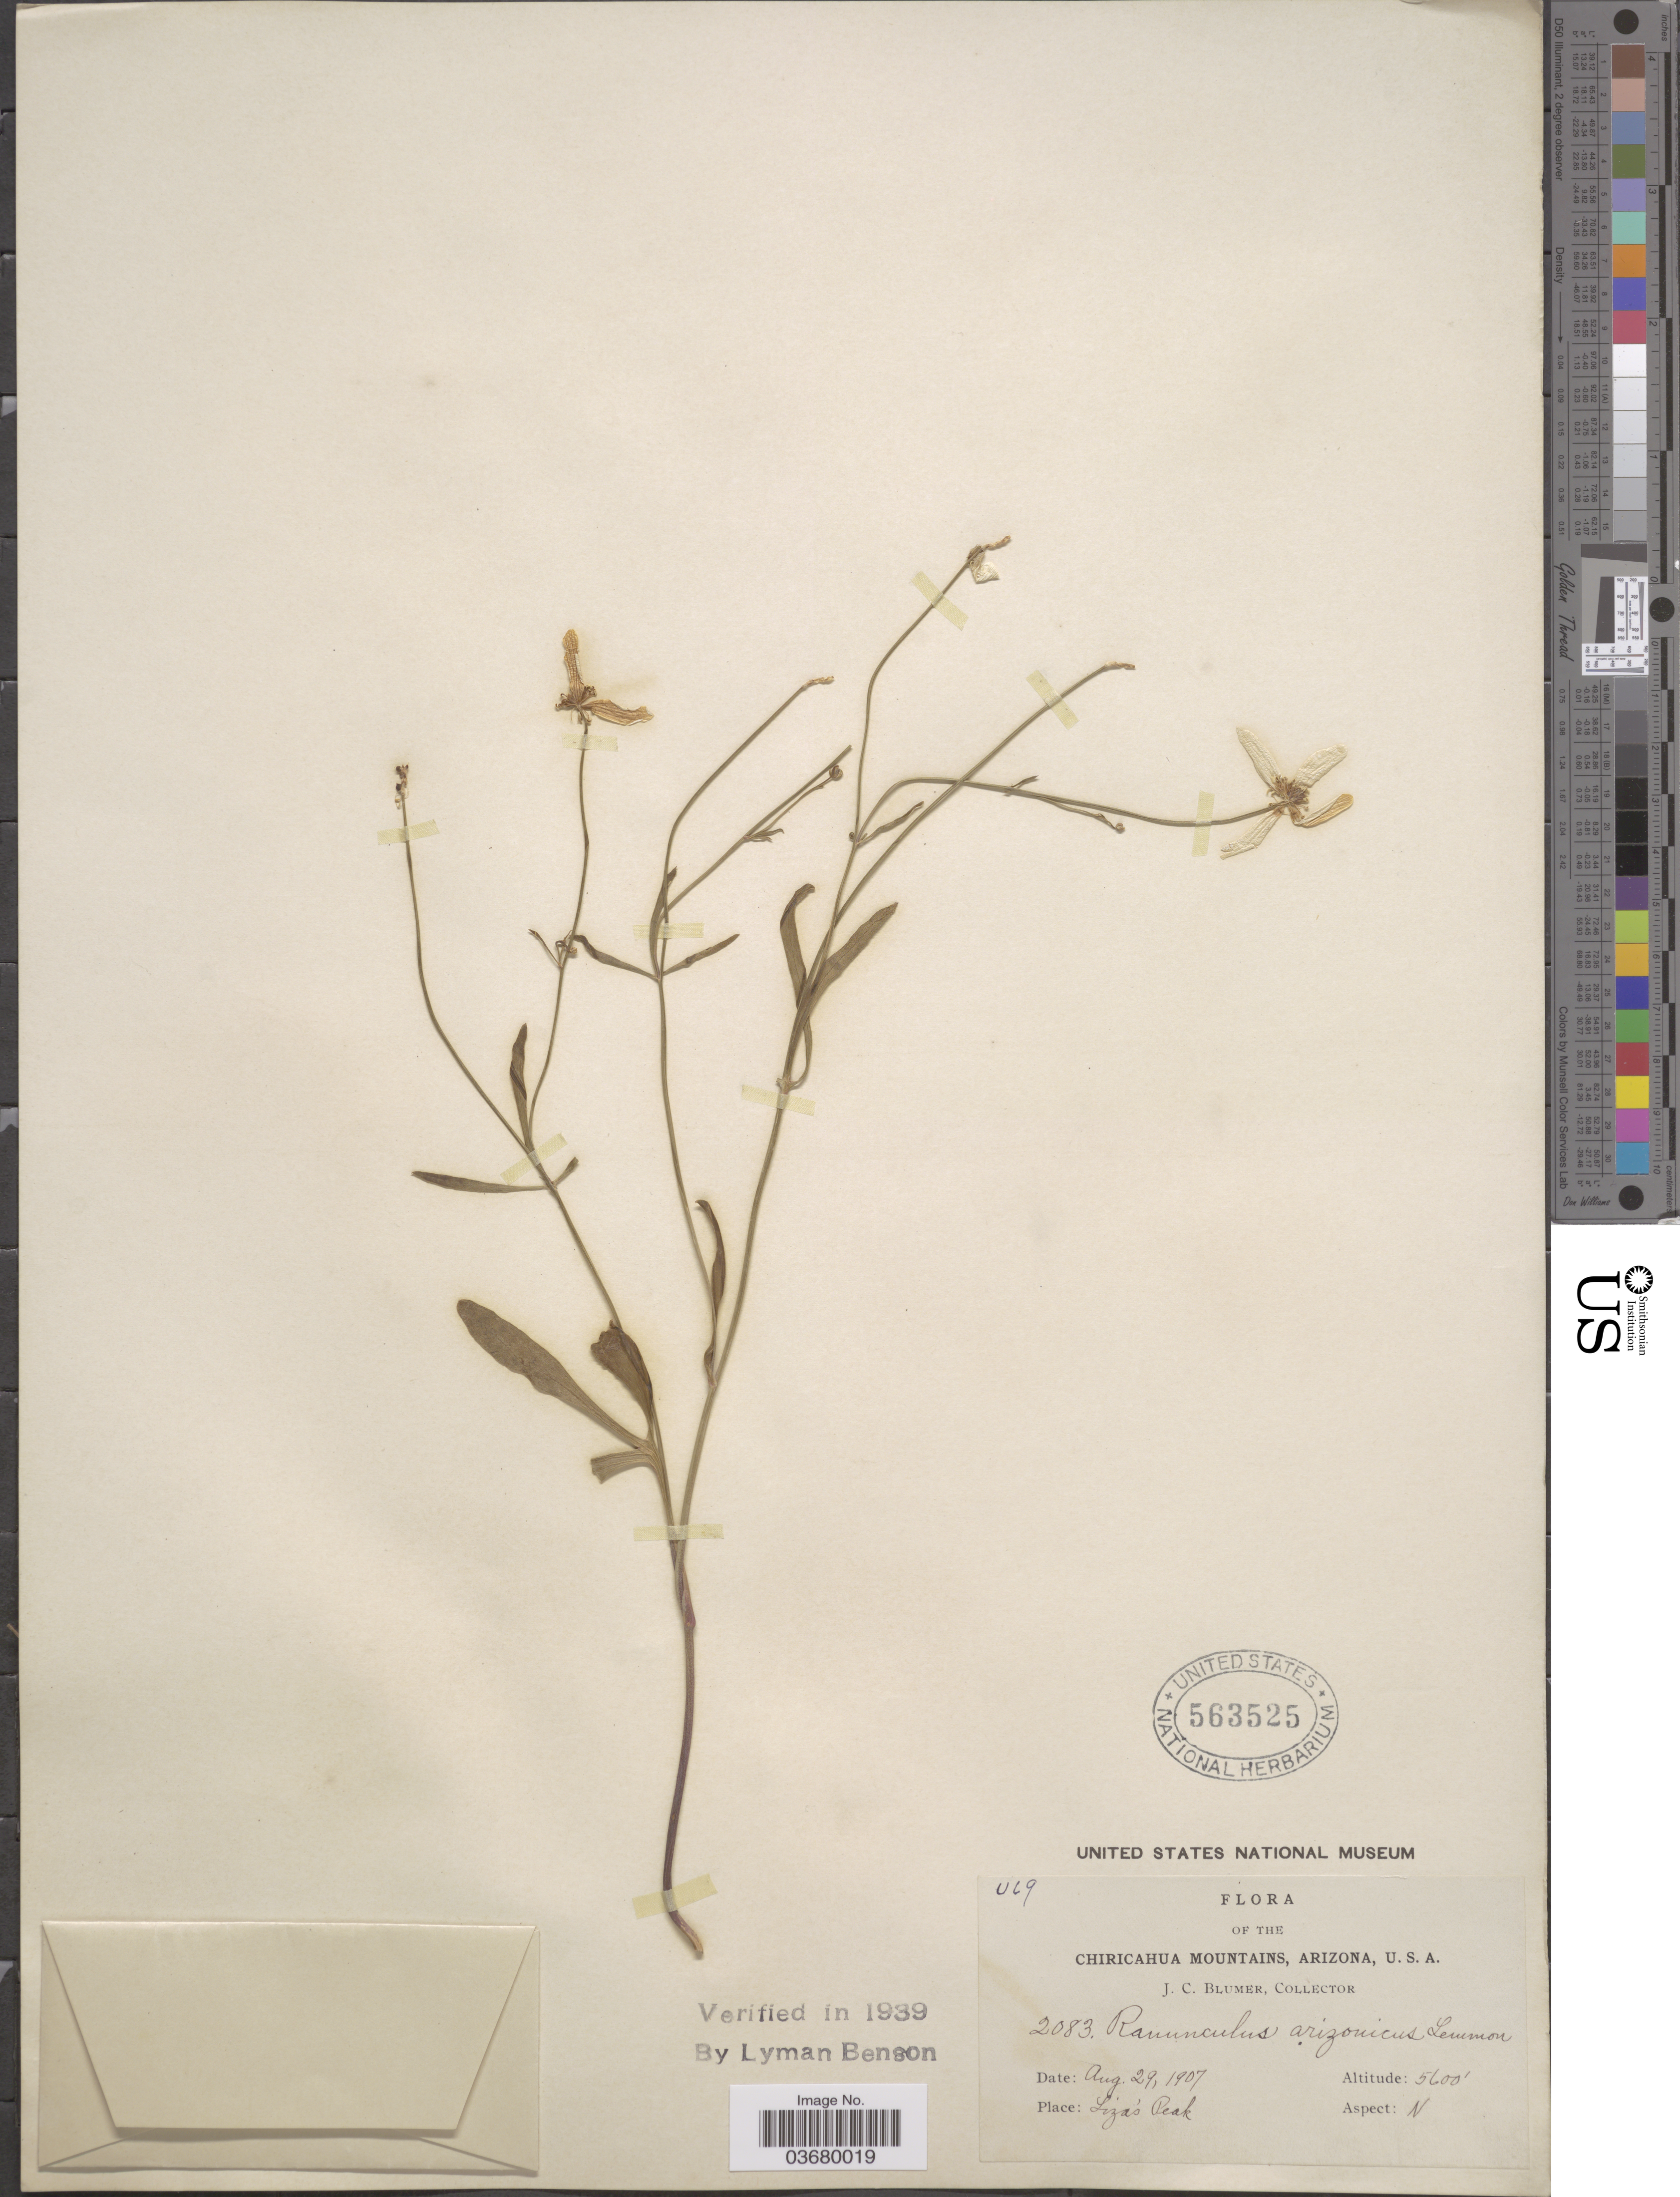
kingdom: Plantae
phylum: Tracheophyta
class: Magnoliopsida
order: Ranunculales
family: Ranunculaceae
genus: Ranunculus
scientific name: Ranunculus arizonicus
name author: Lemmon ex A. Gray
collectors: J. C. Blumer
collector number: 2083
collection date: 1907-08-29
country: United States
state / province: Arizona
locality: The Chiricahua Mountains. Liza's Peak.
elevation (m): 1707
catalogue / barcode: US 563525